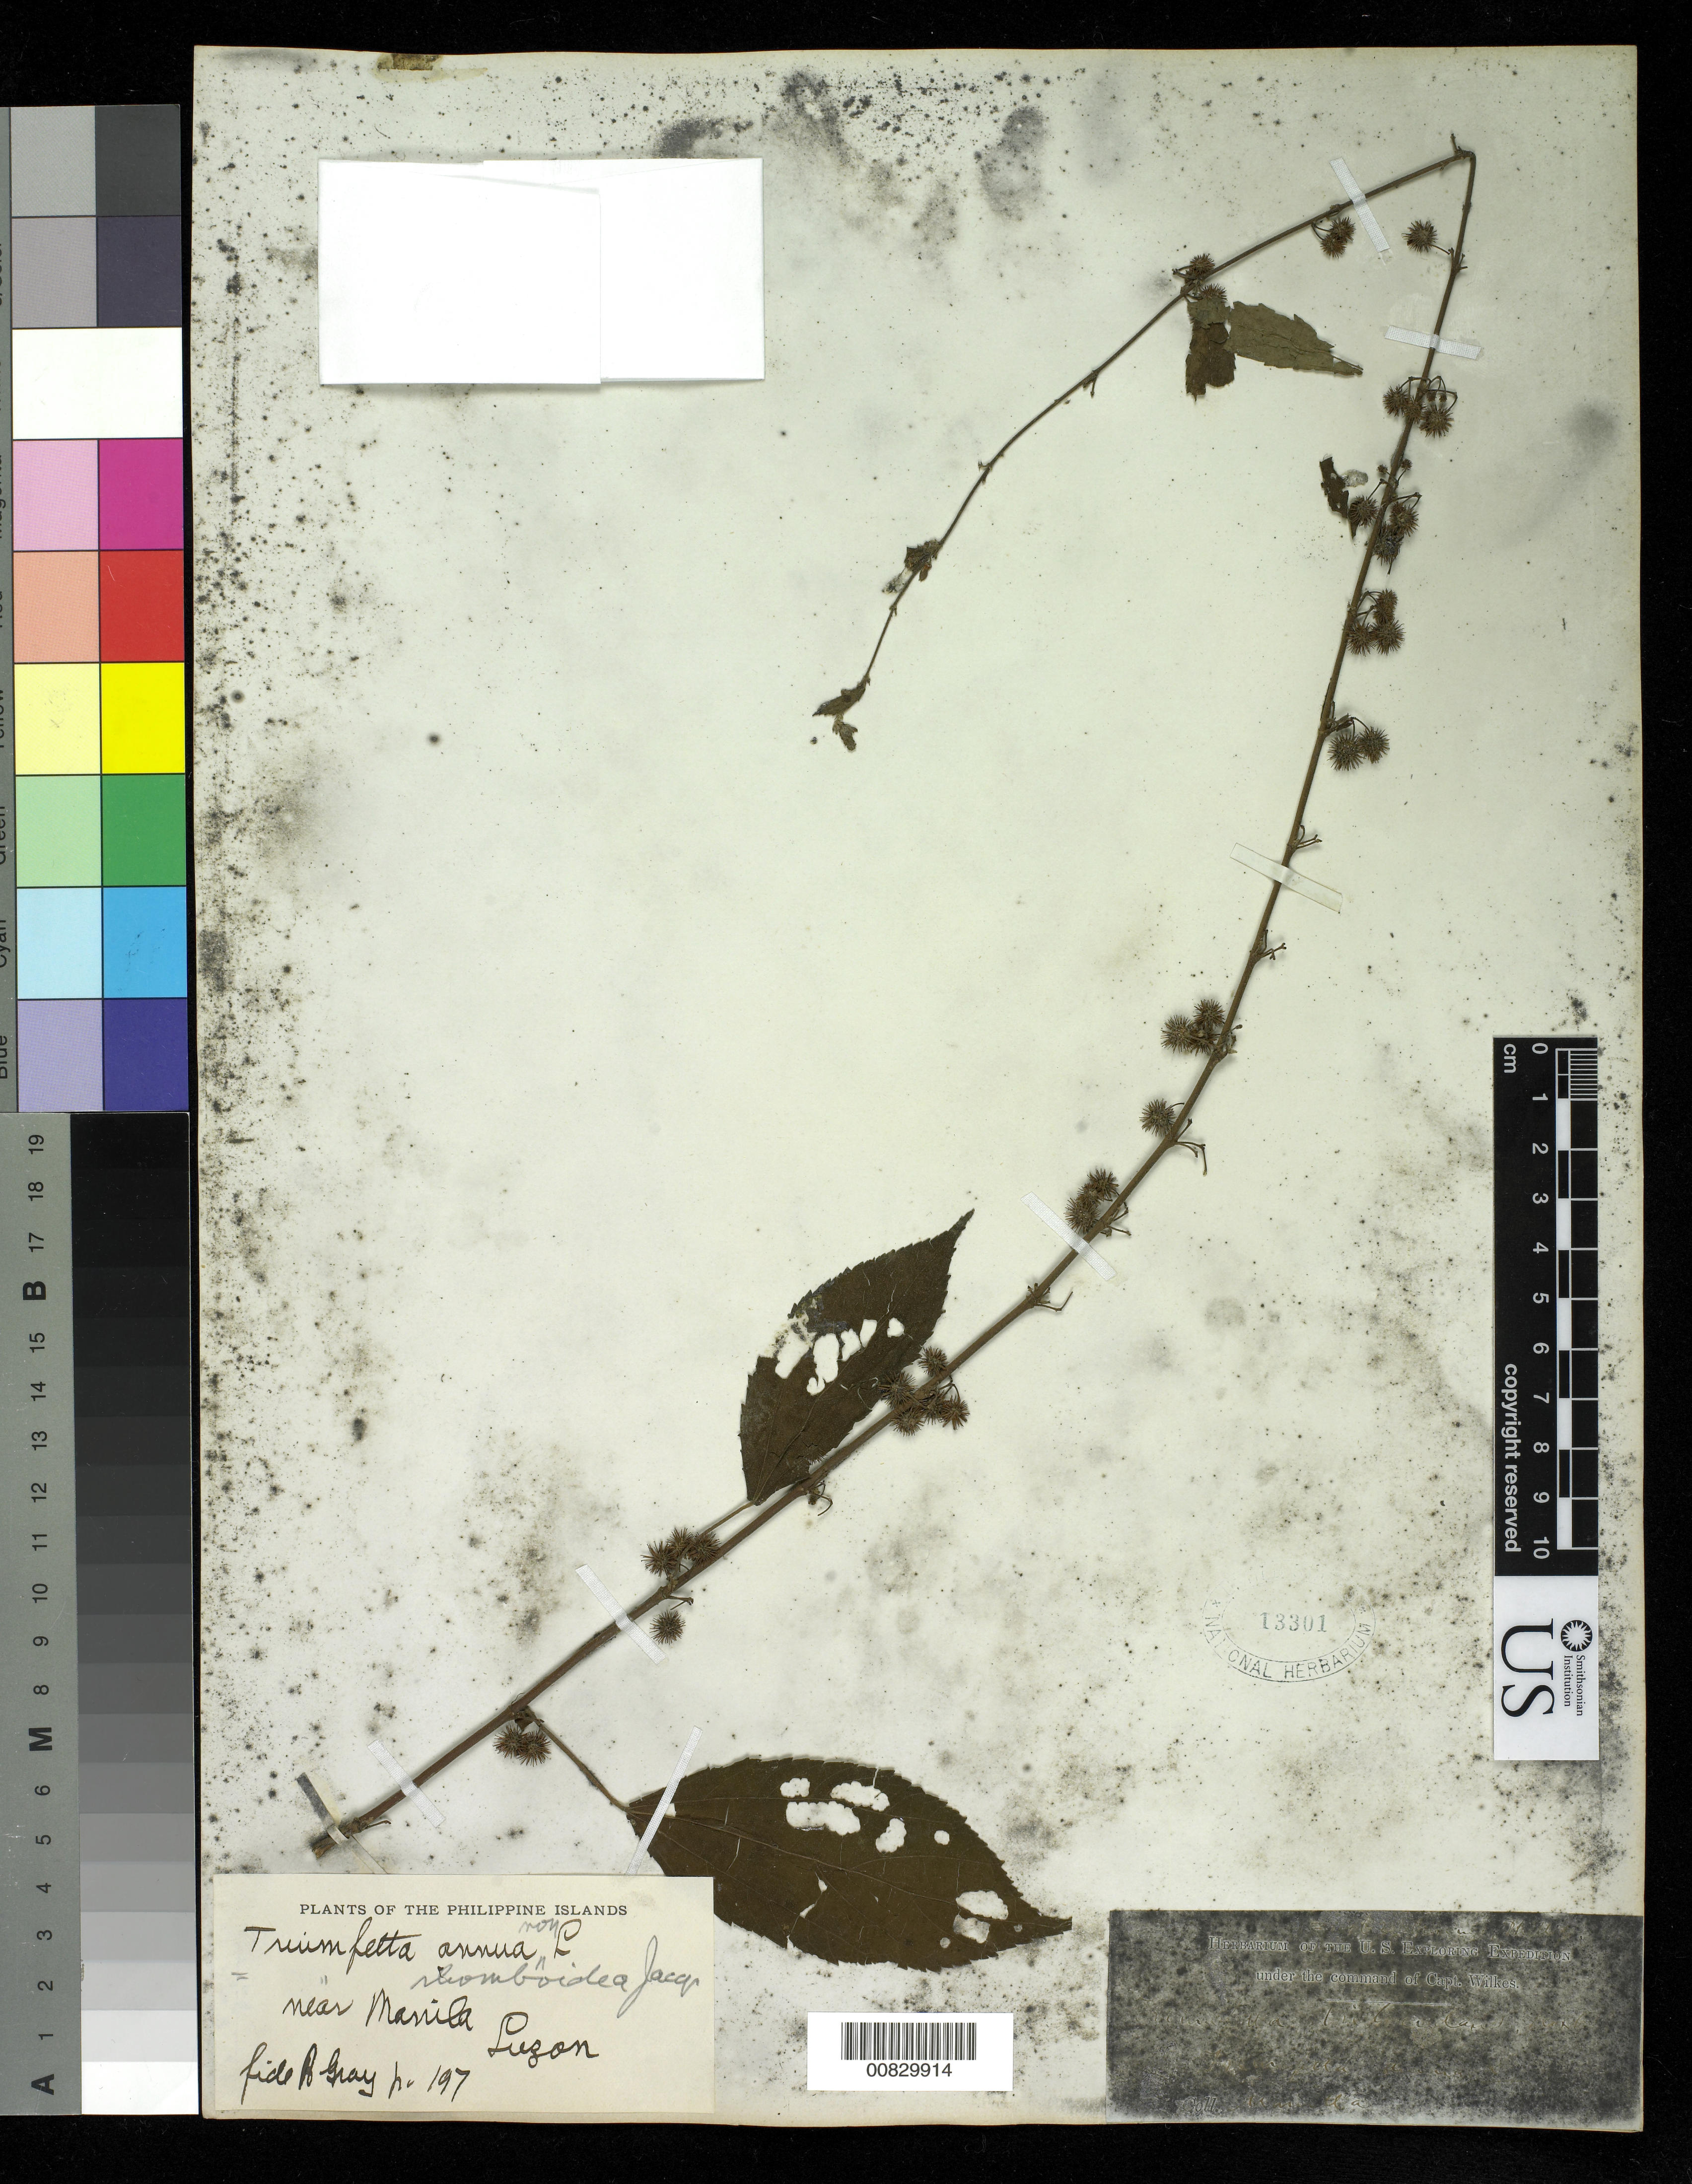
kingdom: Plantae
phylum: Tracheophyta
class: Magnoliopsida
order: Malvales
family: Malvaceae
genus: Triumfetta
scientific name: Triumfetta bartramia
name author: L.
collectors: Wilkes Explor. Exped.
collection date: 1838/1842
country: Philippines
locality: Manilla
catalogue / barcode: US 13301